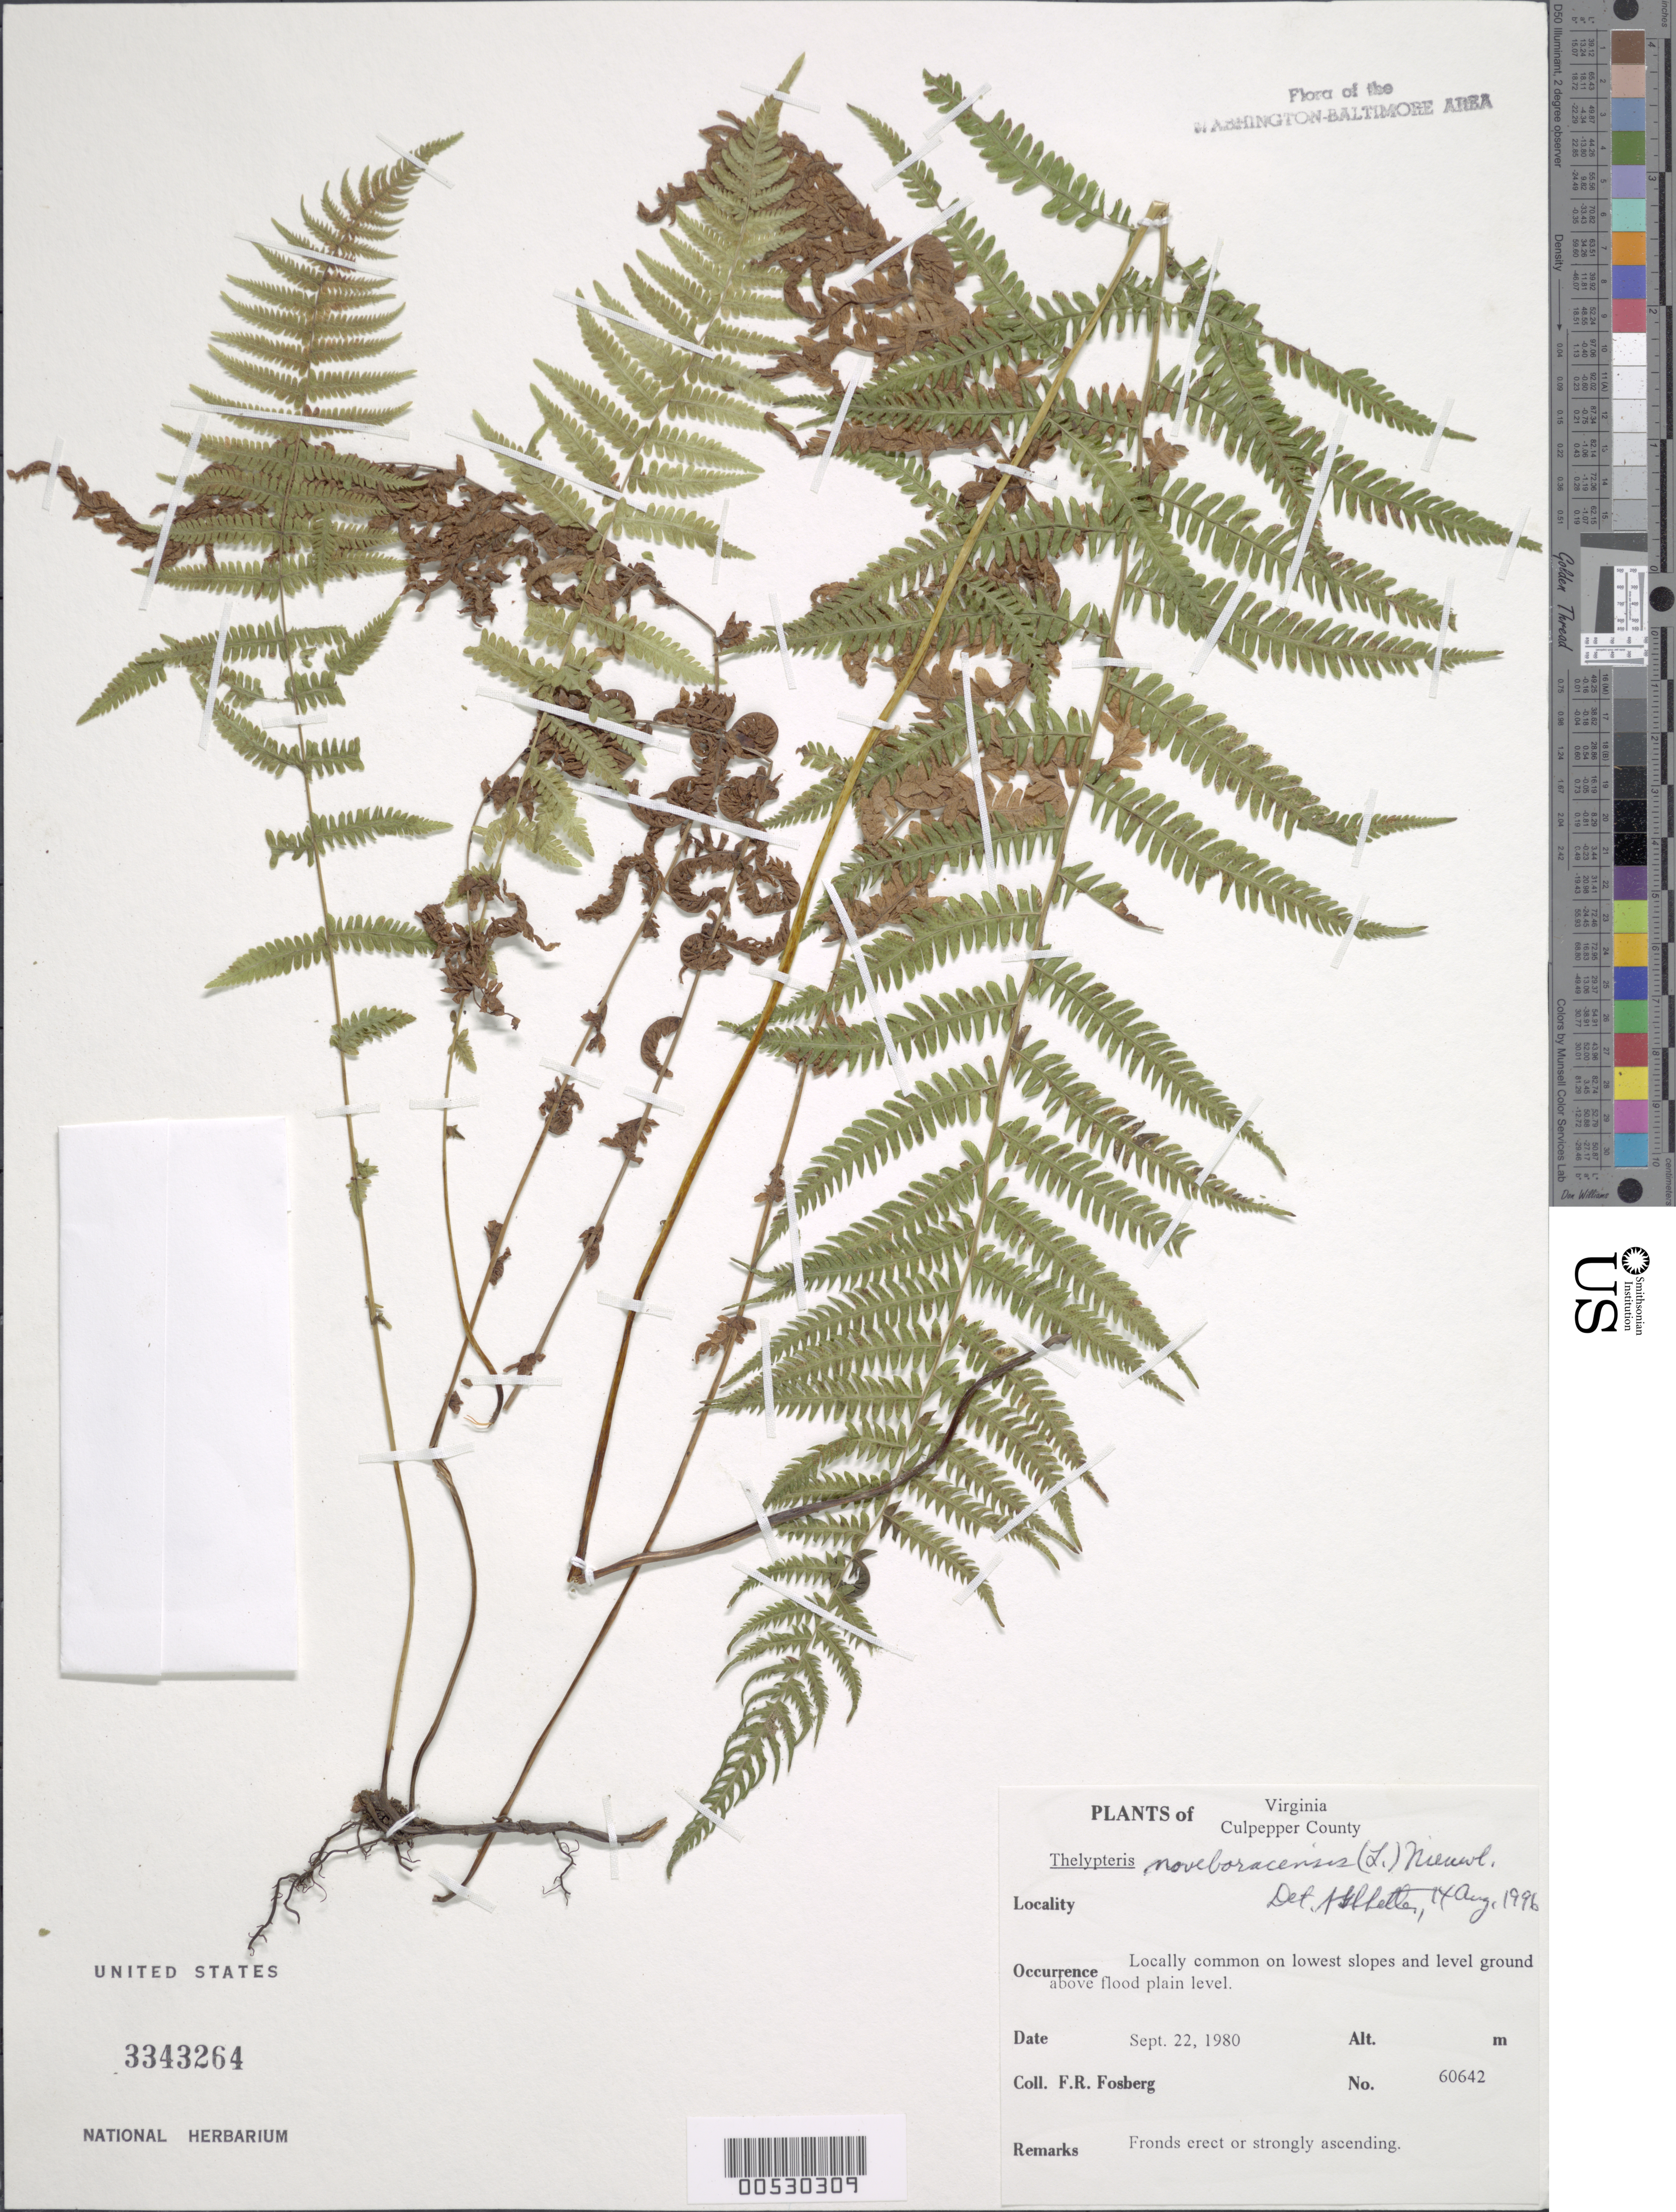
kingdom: Plantae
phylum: Tracheophyta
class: Polypodiopsida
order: Polypodiales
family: Thelypteridaceae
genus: Parathelypteris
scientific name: Parathelypteris noveboracensis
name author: (L.) Ching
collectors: F. R. Fosberg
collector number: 60642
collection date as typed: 22 Sep 1980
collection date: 1980-09-22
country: United States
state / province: Virginia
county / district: Culpeper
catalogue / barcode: US 3343264